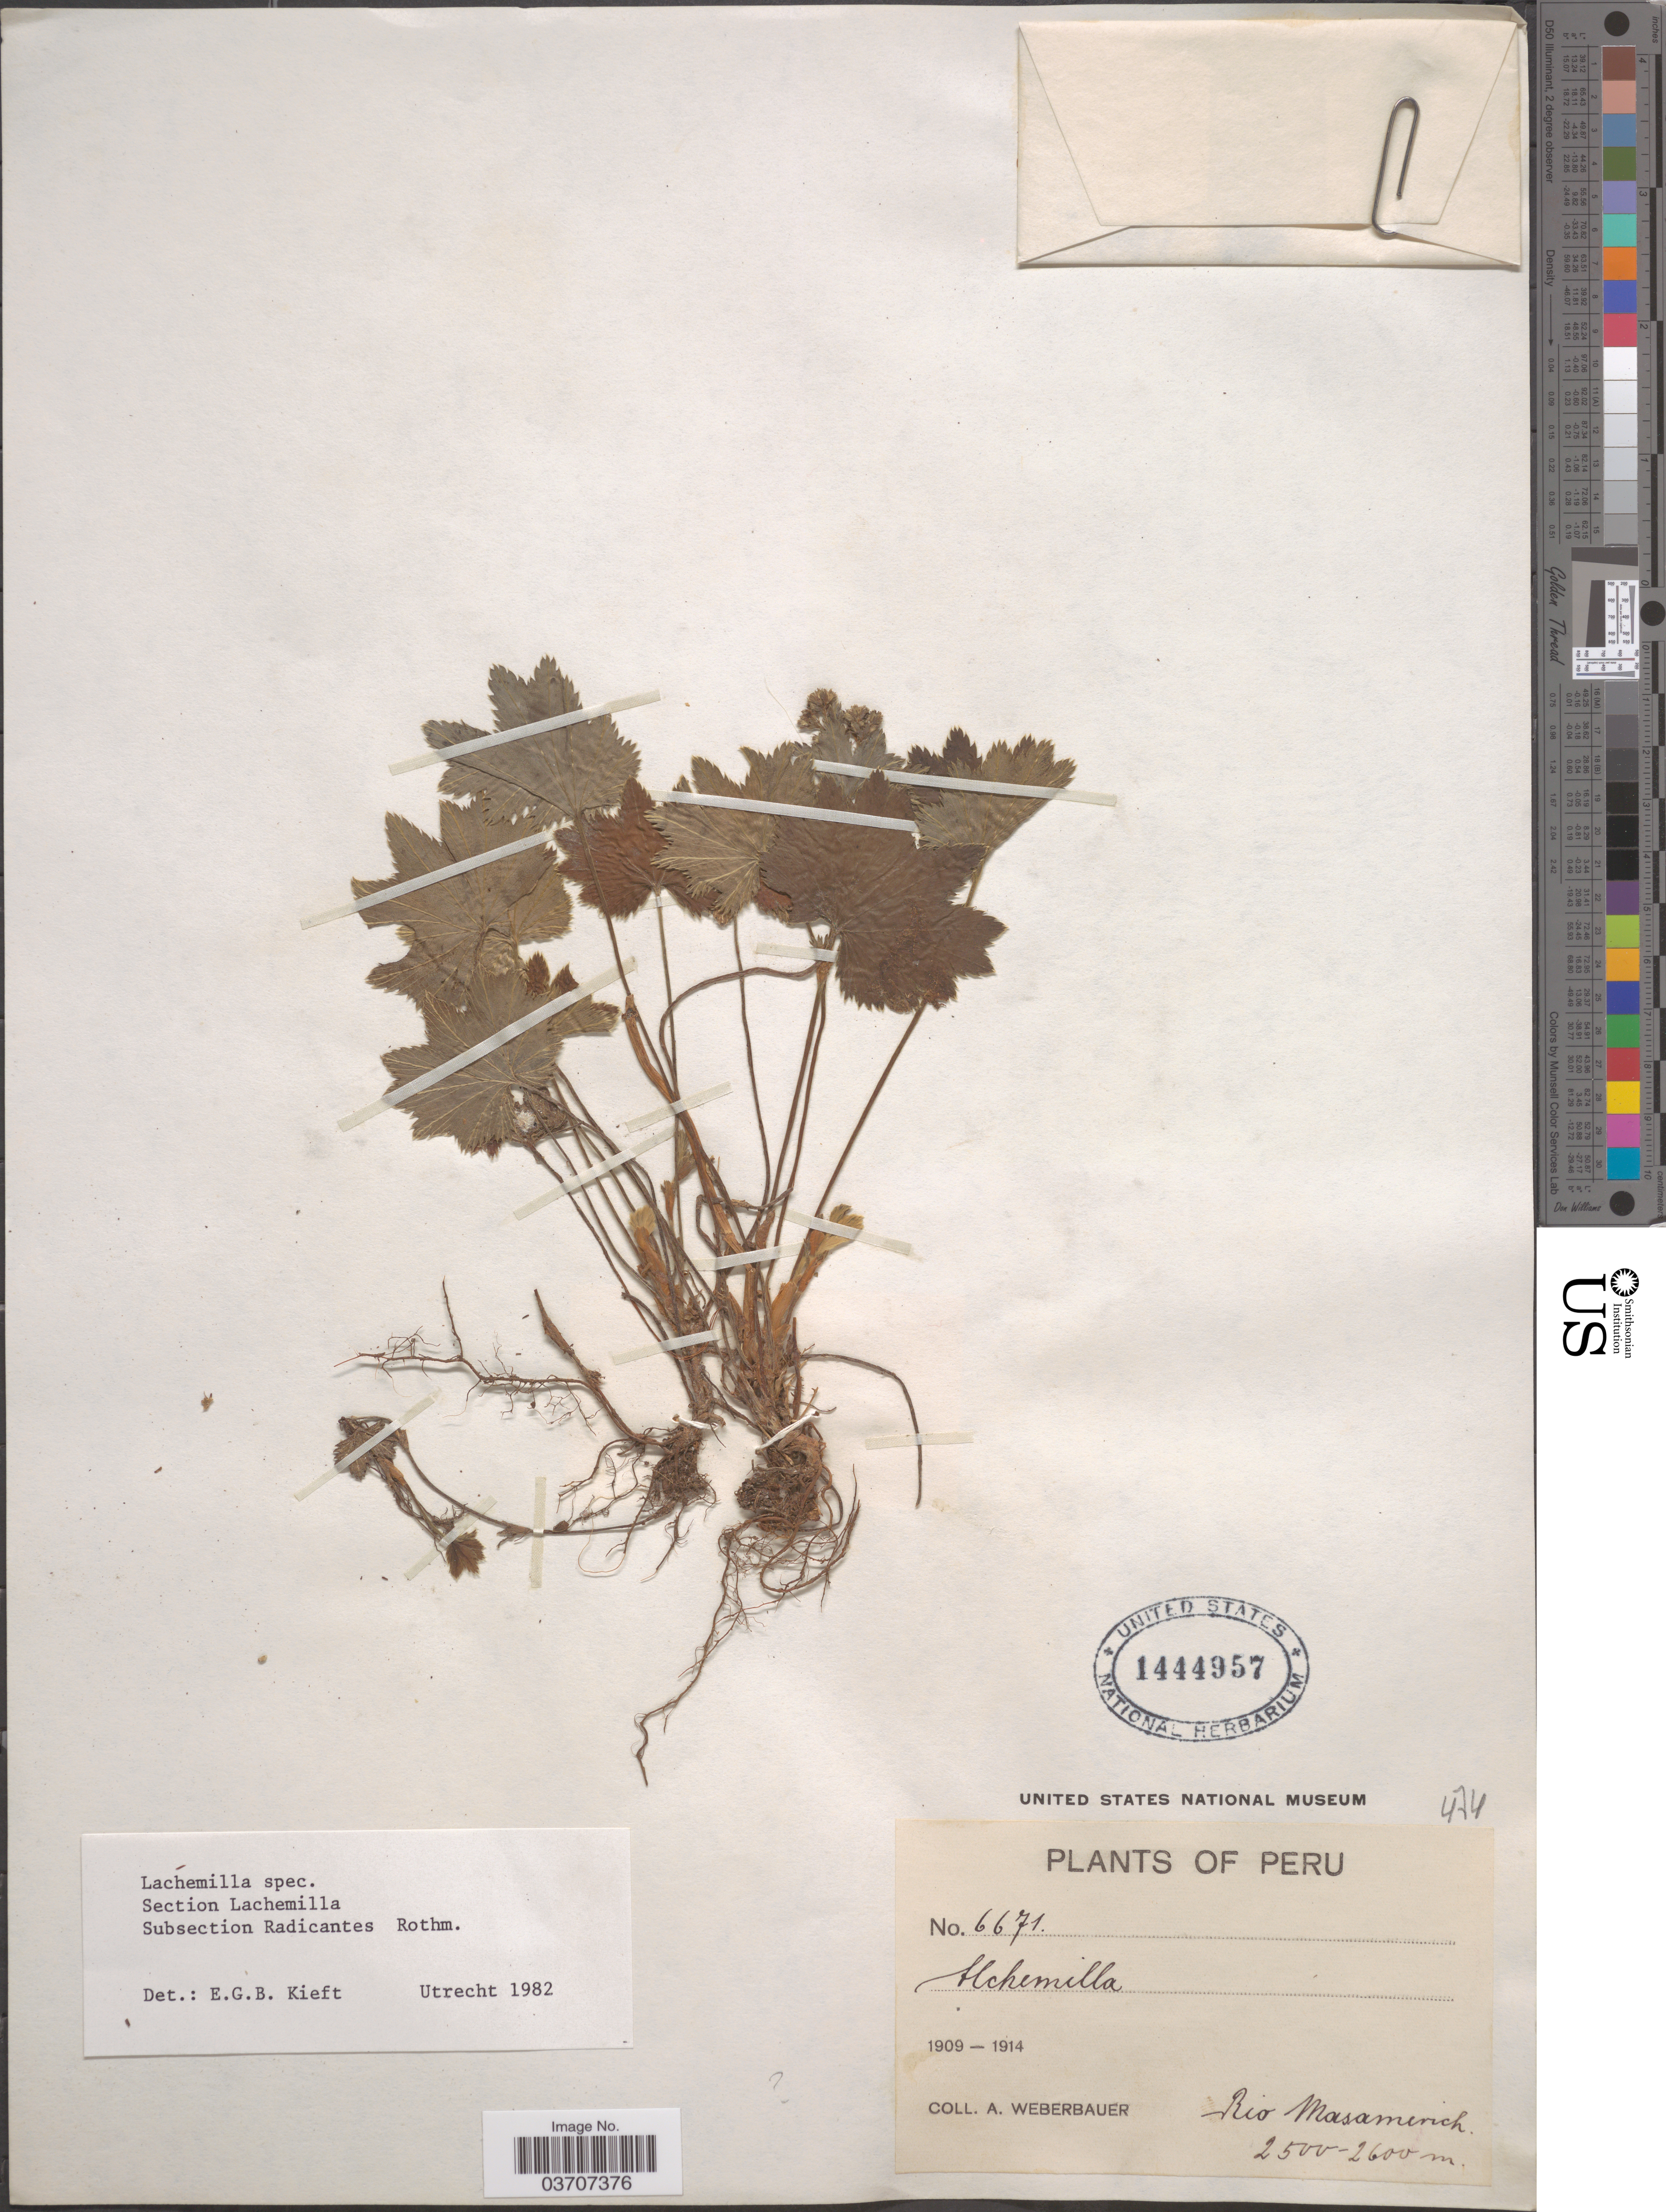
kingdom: Plantae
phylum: Tracheophyta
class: Magnoliopsida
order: Rosales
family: Rosaceae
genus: Lachemilla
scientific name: Lachemilla sp.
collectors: A. Weberbauer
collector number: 6671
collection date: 1909/1914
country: Peru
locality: Rio Masamerich.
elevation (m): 2500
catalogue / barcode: US 1444957